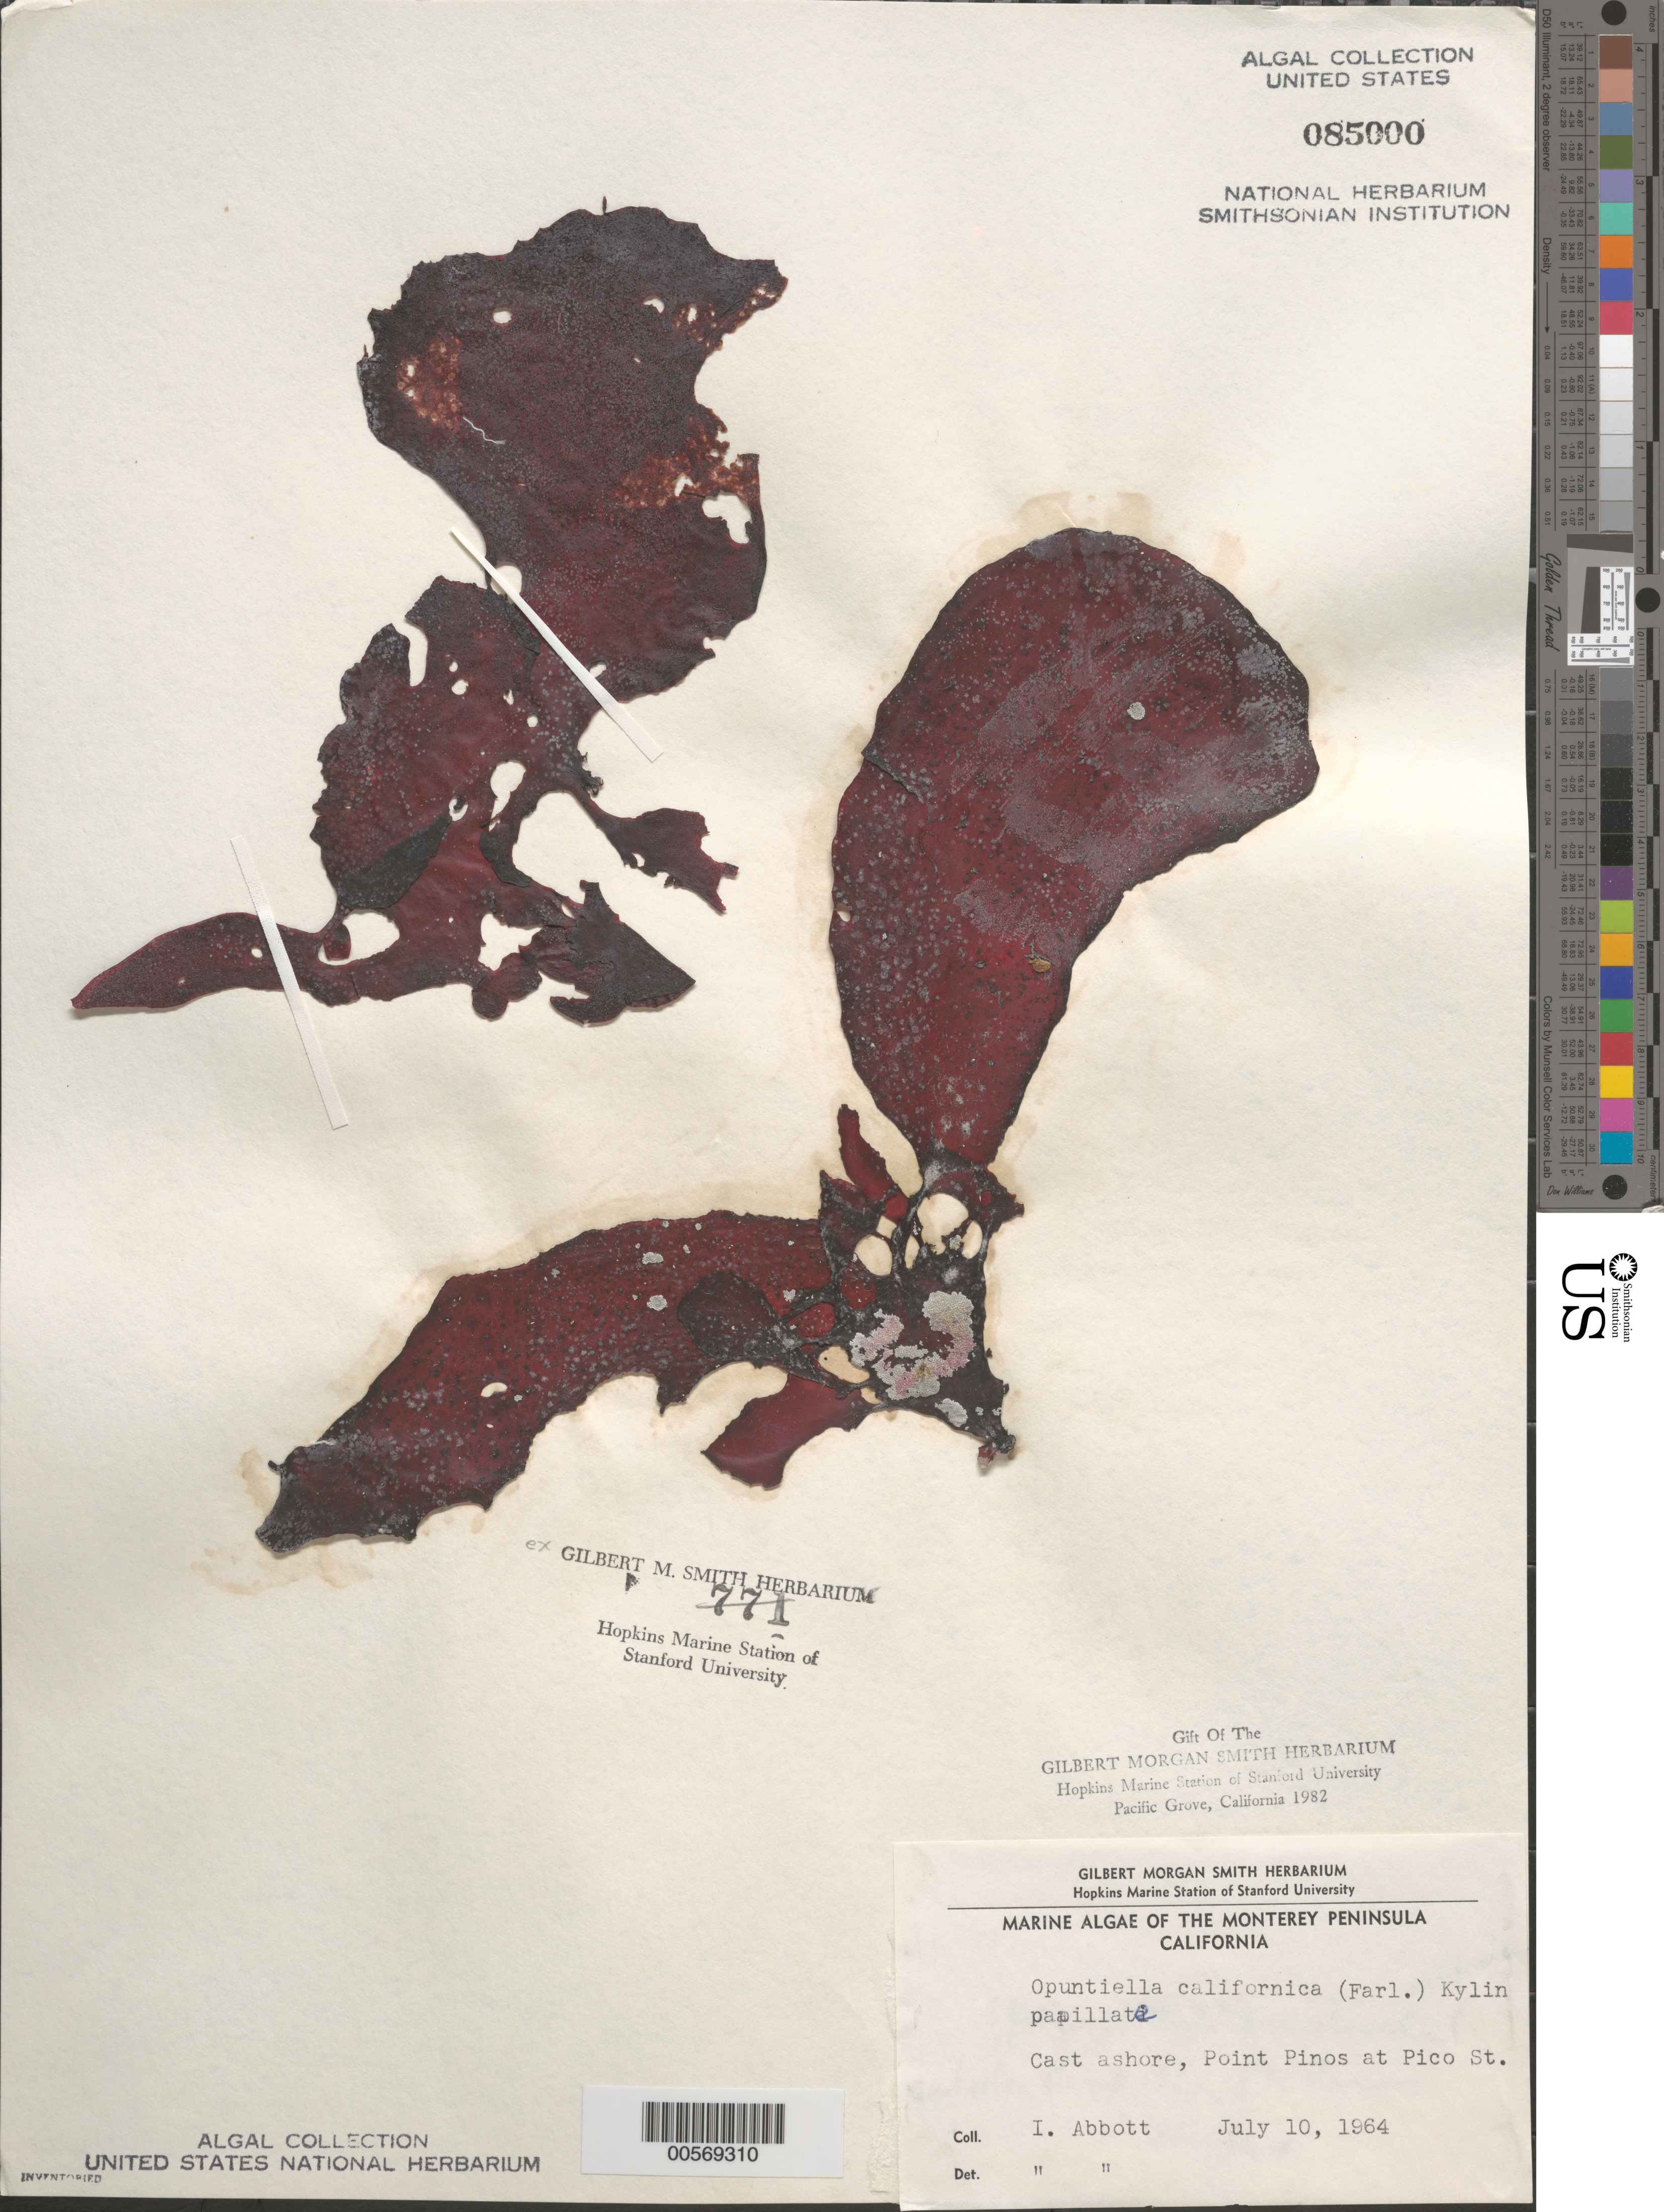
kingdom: Plantae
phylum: Rhodophyta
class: Florideophyceae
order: Gigartinales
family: Furcellariaceae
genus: Opuntiella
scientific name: Opuntiella californica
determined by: Abbott, Isabella A.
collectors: I. A. Abbott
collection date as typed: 10 Jul 1964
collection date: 1964-07-10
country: United States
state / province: California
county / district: Monterey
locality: Point Pinos, Pico Street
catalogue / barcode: US 85000